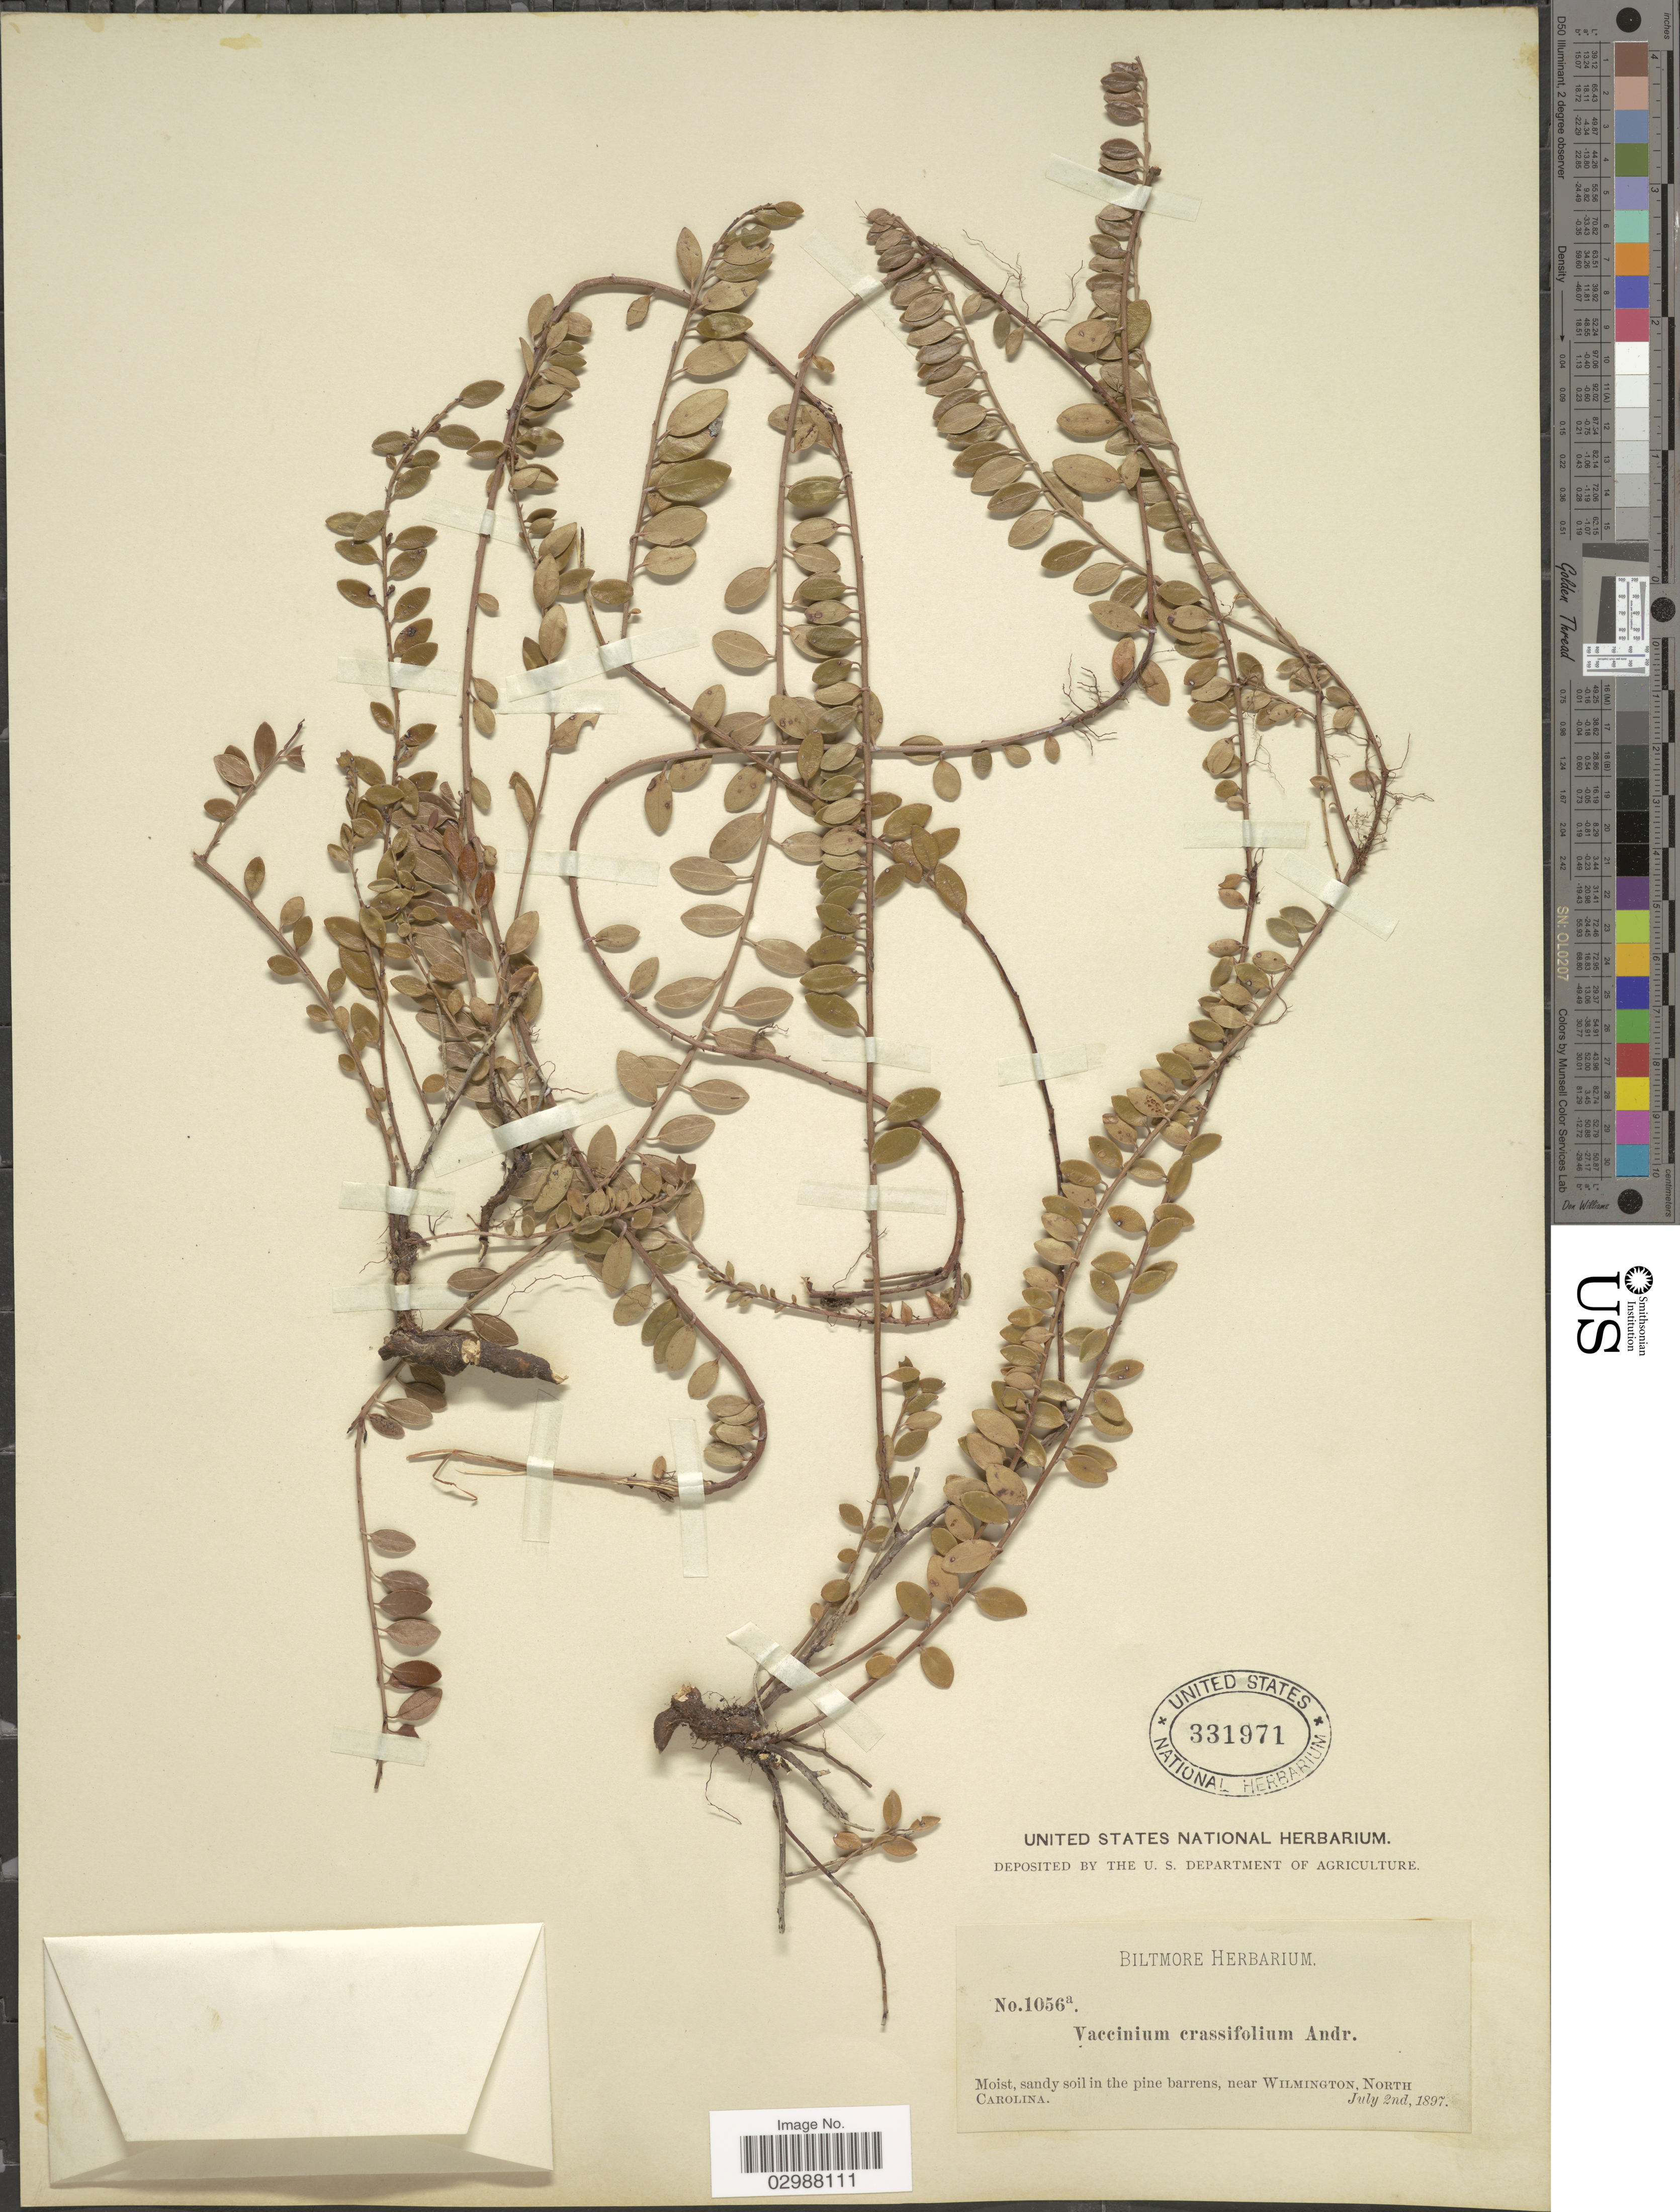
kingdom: Plantae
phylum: Tracheophyta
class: Magnoliopsida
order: Ericales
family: Ericaceae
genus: Vaccinium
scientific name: Vaccinium crassifolium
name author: Andrews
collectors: ex herb. Biltmore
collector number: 1056a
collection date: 1897-07-02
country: United States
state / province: North Carolina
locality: Near Wilmington.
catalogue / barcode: US 331971